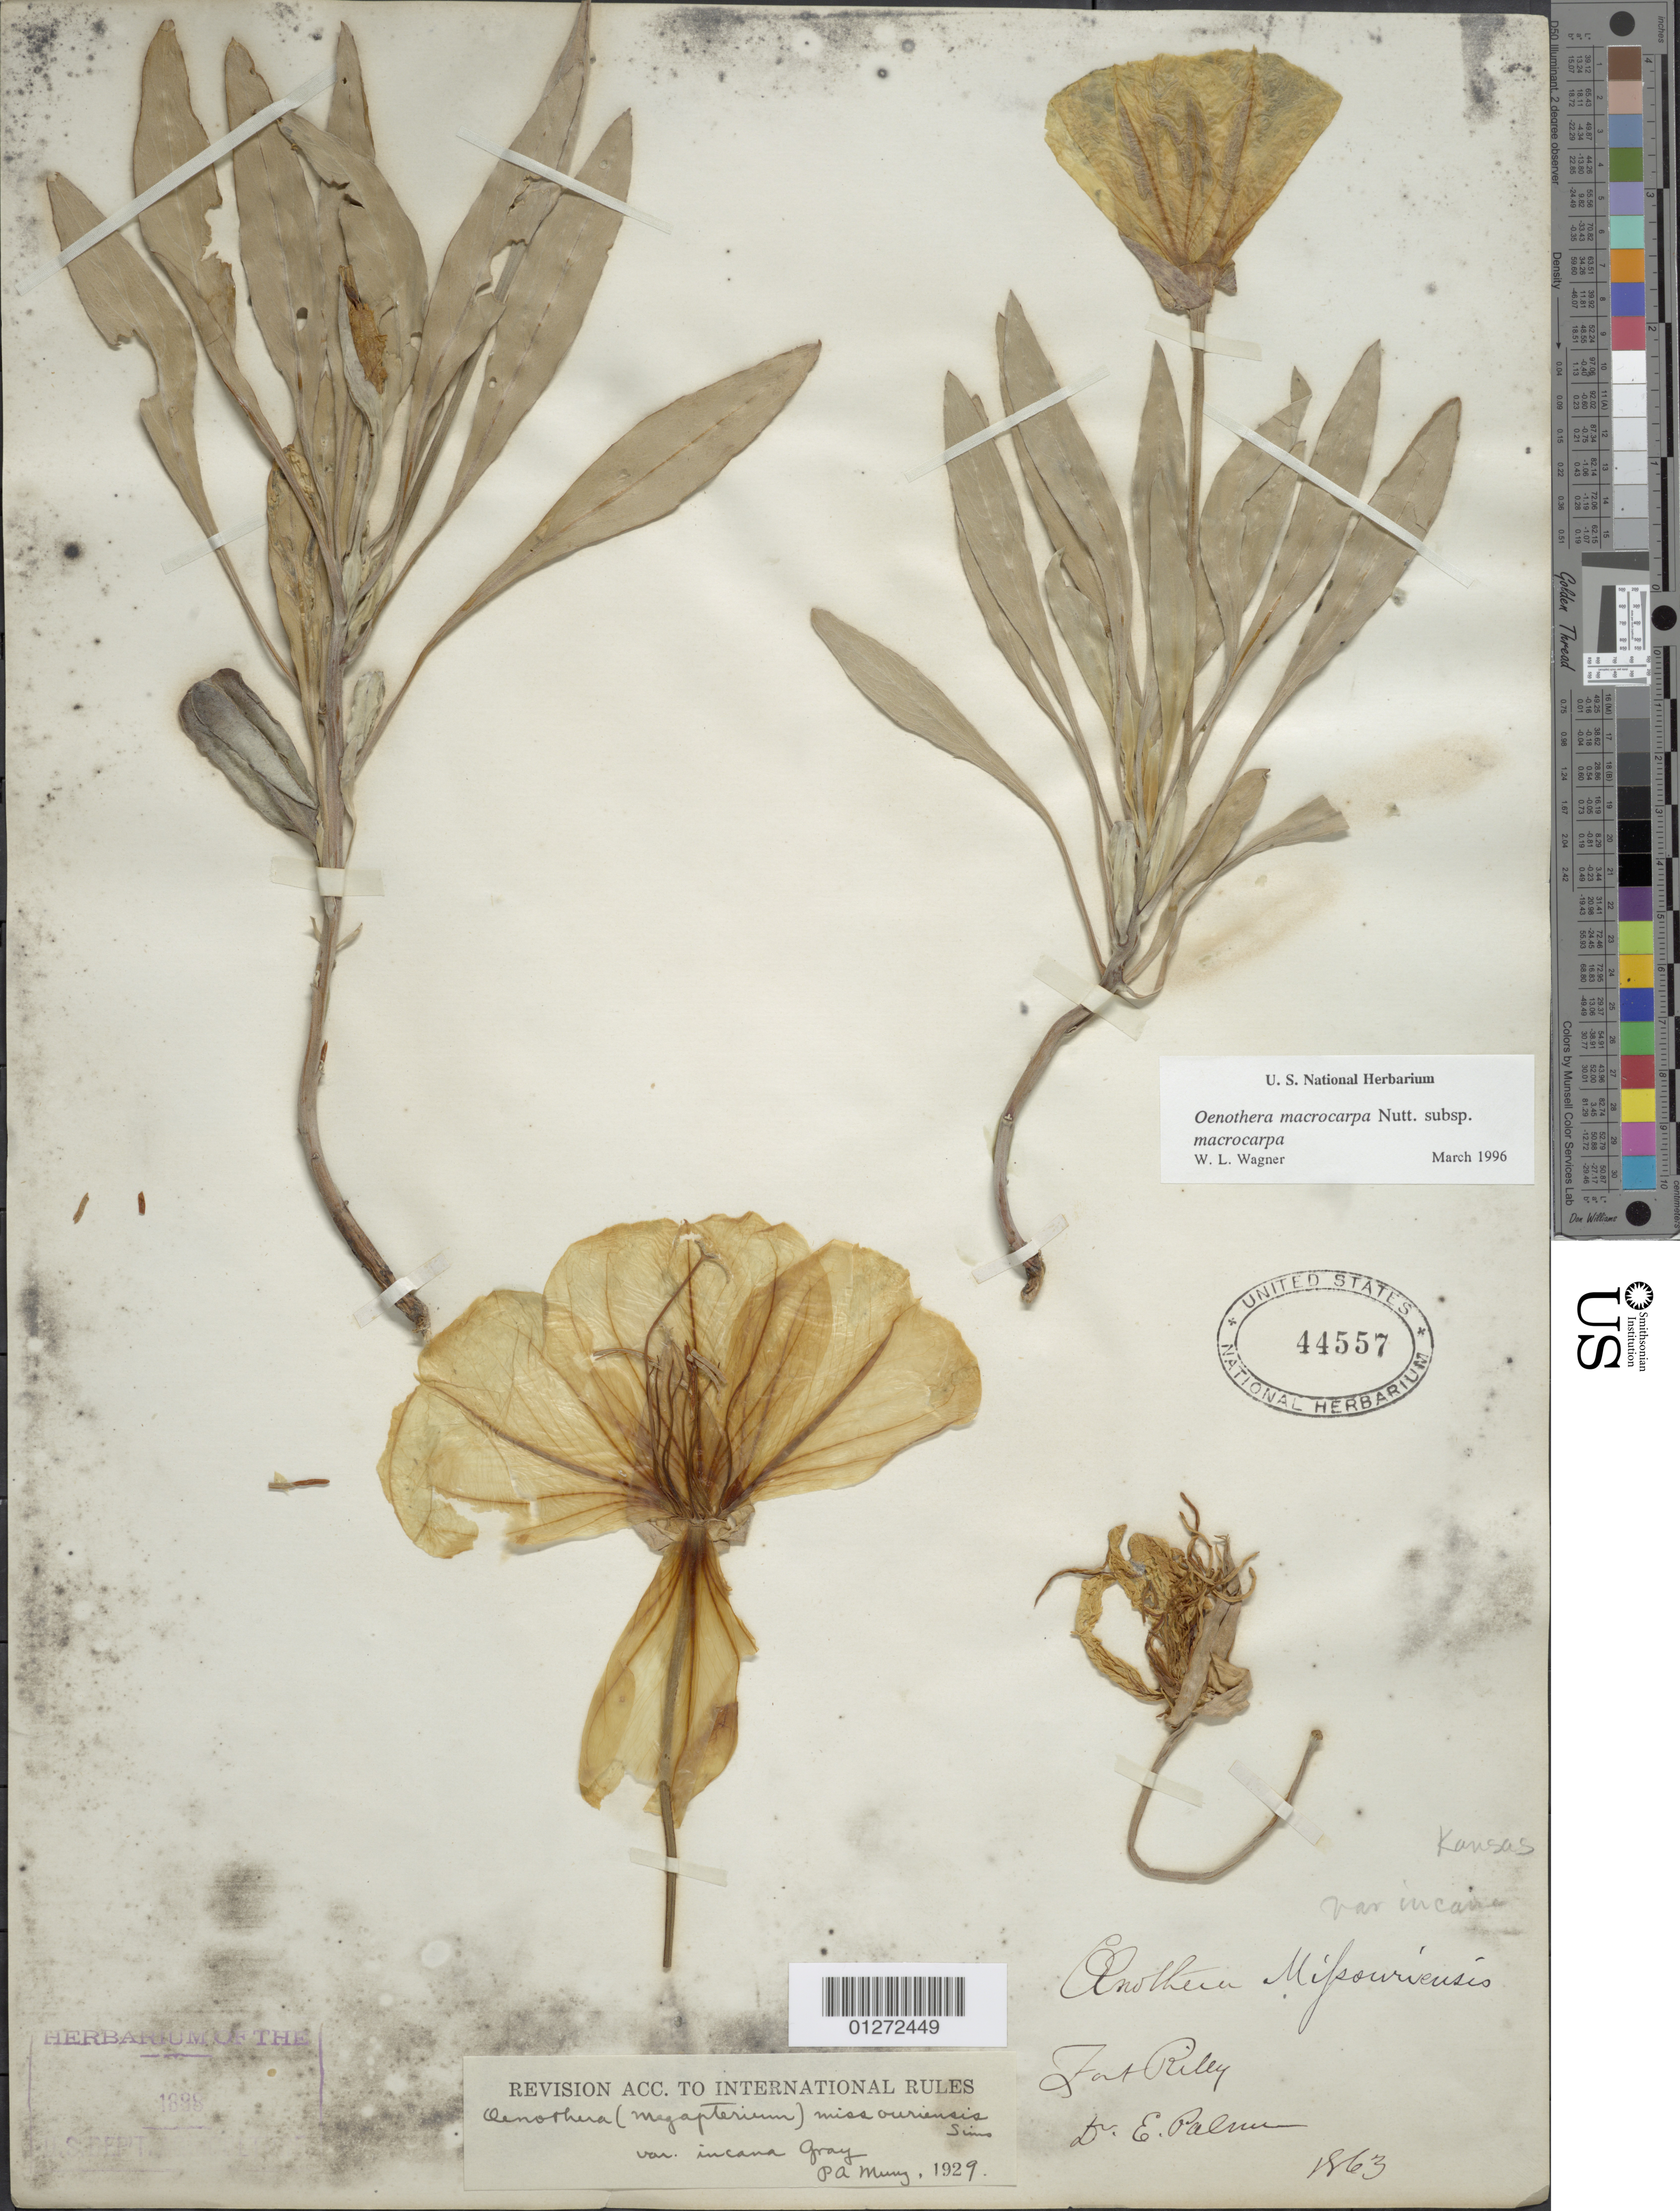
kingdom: Plantae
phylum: Tracheophyta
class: Magnoliopsida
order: Myrtales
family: Onagraceae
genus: Oenothera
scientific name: Oenothera macrocarpa subsp. macrocarpa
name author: Nutt.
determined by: Wagner, W. L., (BOT), Smithsonian Institution - National Museum of Natural History (UNITED STATES)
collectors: E. Palmer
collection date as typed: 1863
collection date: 1863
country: United States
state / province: Kansas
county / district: Riley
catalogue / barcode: US 44557